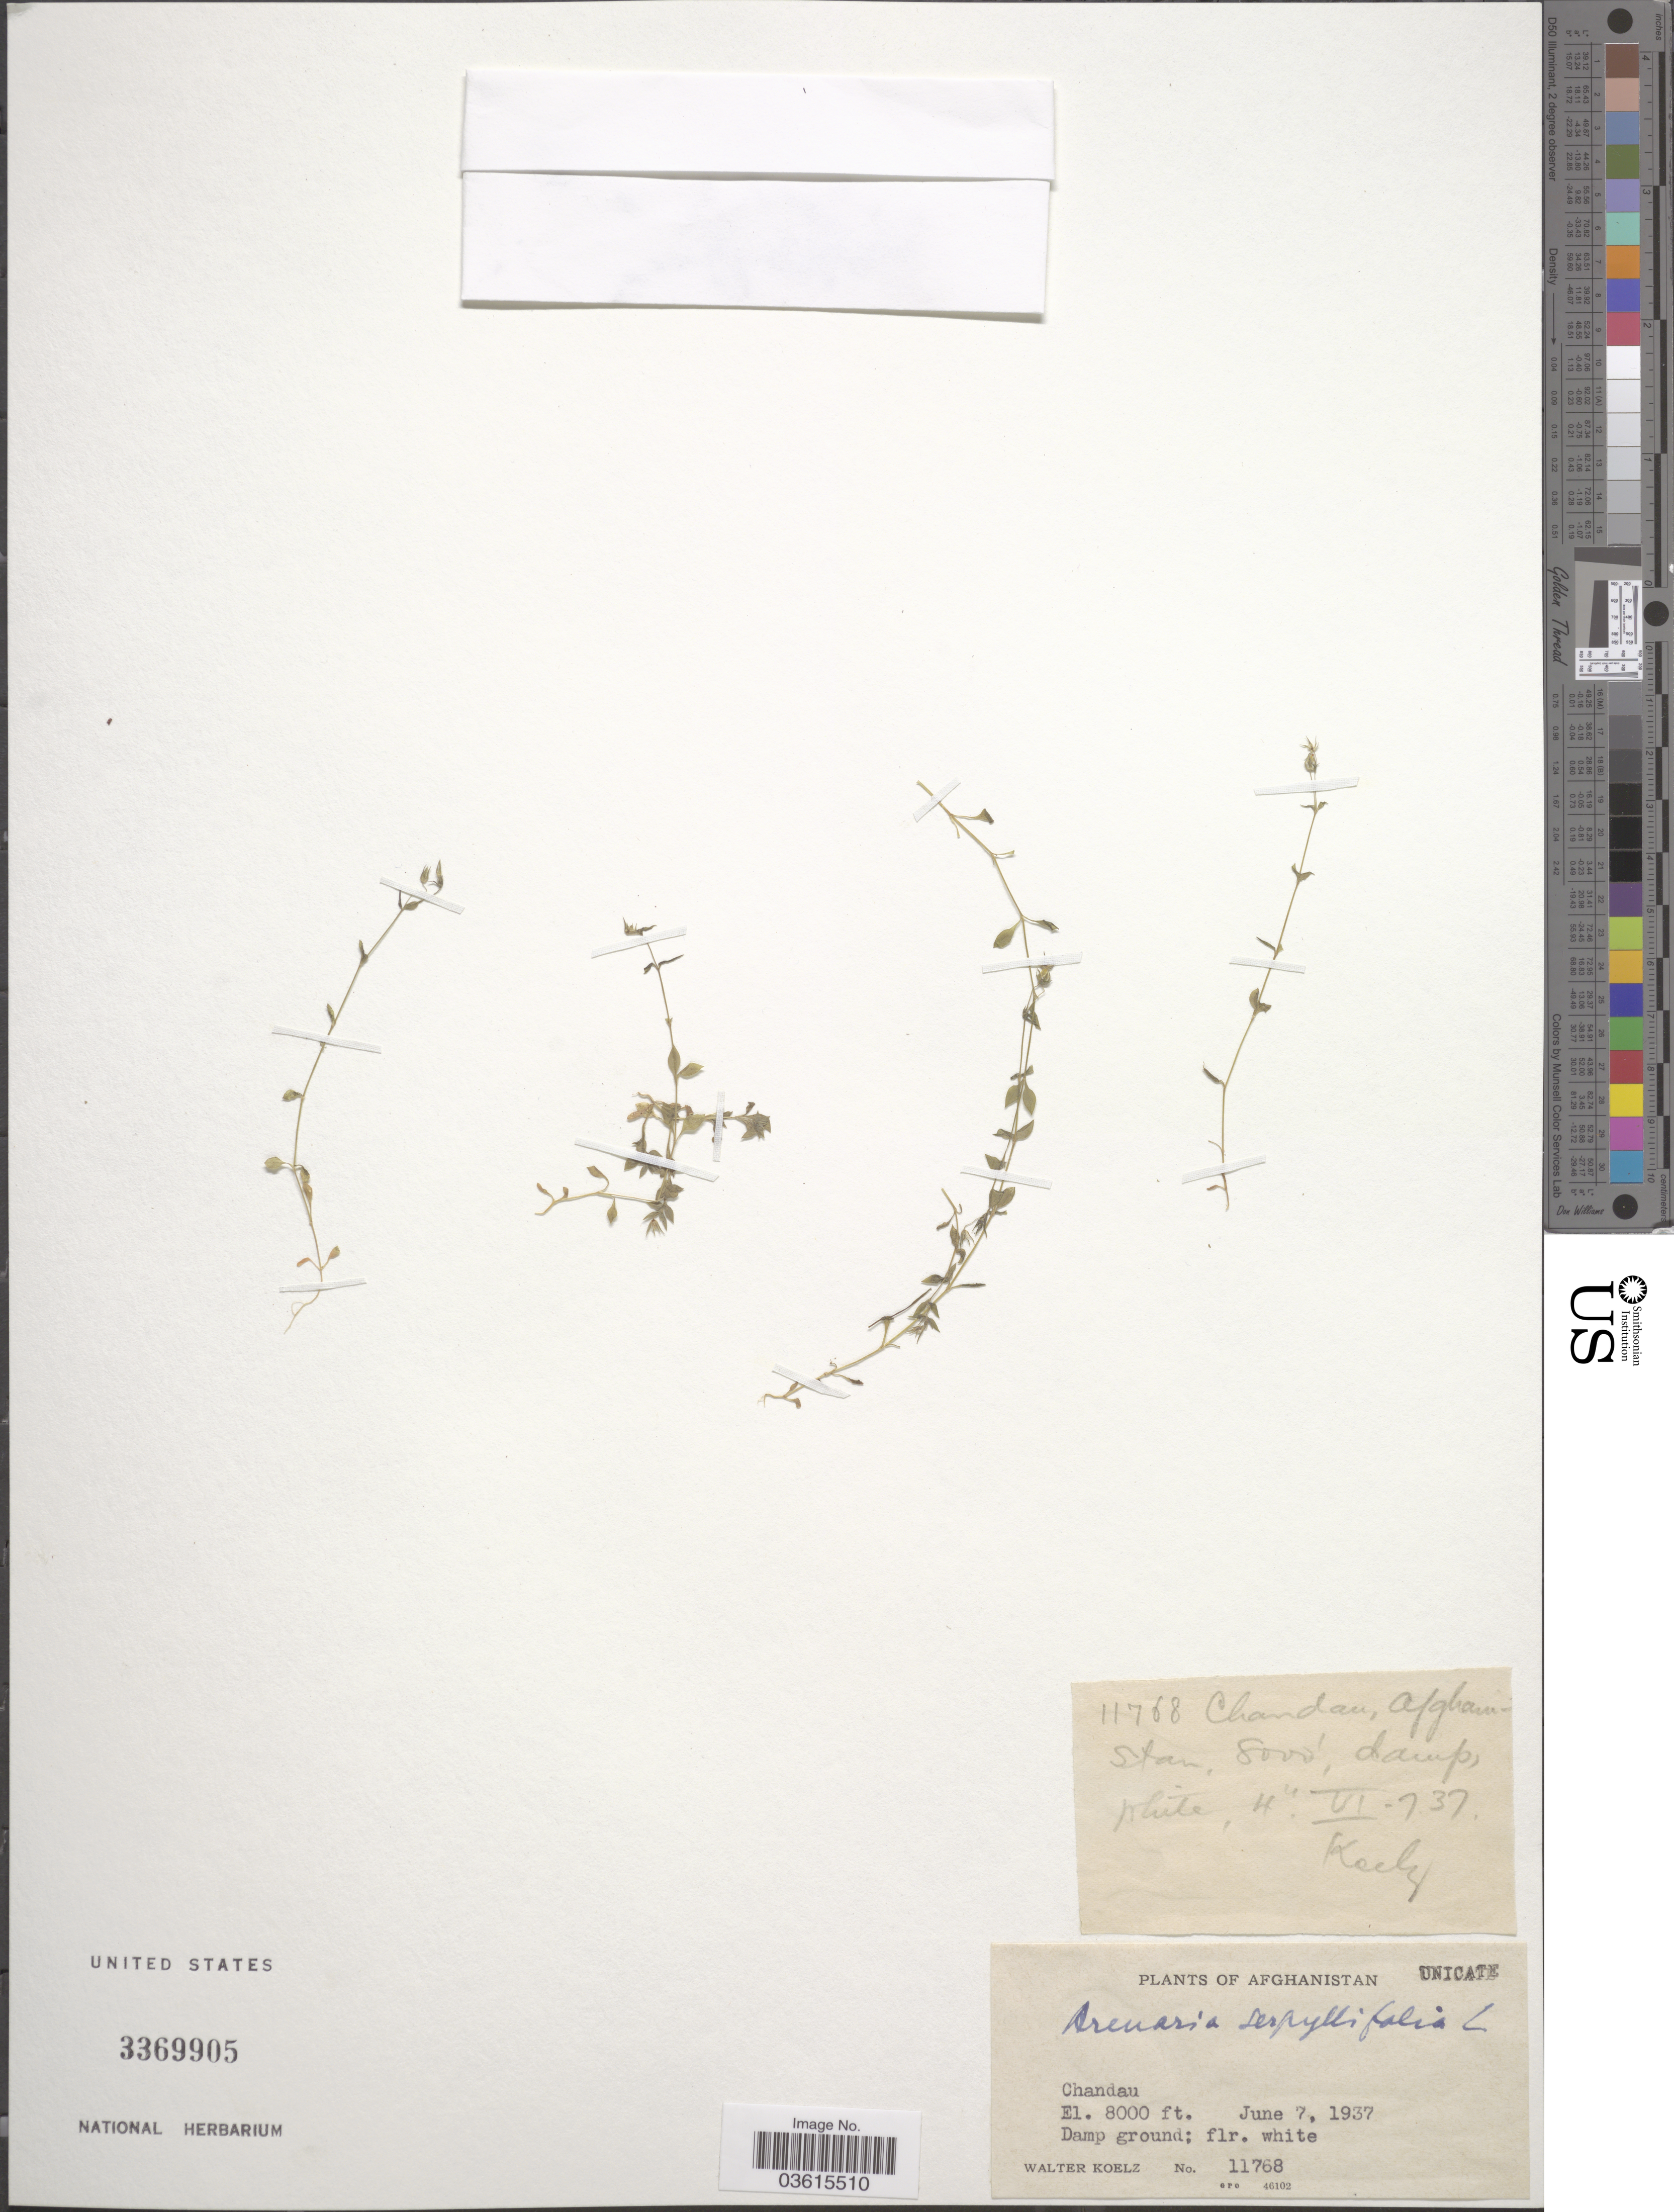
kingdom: Plantae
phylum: Tracheophyta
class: Magnoliopsida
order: Caryophyllales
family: Caryophyllaceae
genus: Arenaria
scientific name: Arenaria serpyllifolia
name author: L.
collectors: W. N. Koelz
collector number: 11768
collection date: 1937-06-07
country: Afghanistan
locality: Chandau.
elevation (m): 2438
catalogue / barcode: US 3369905